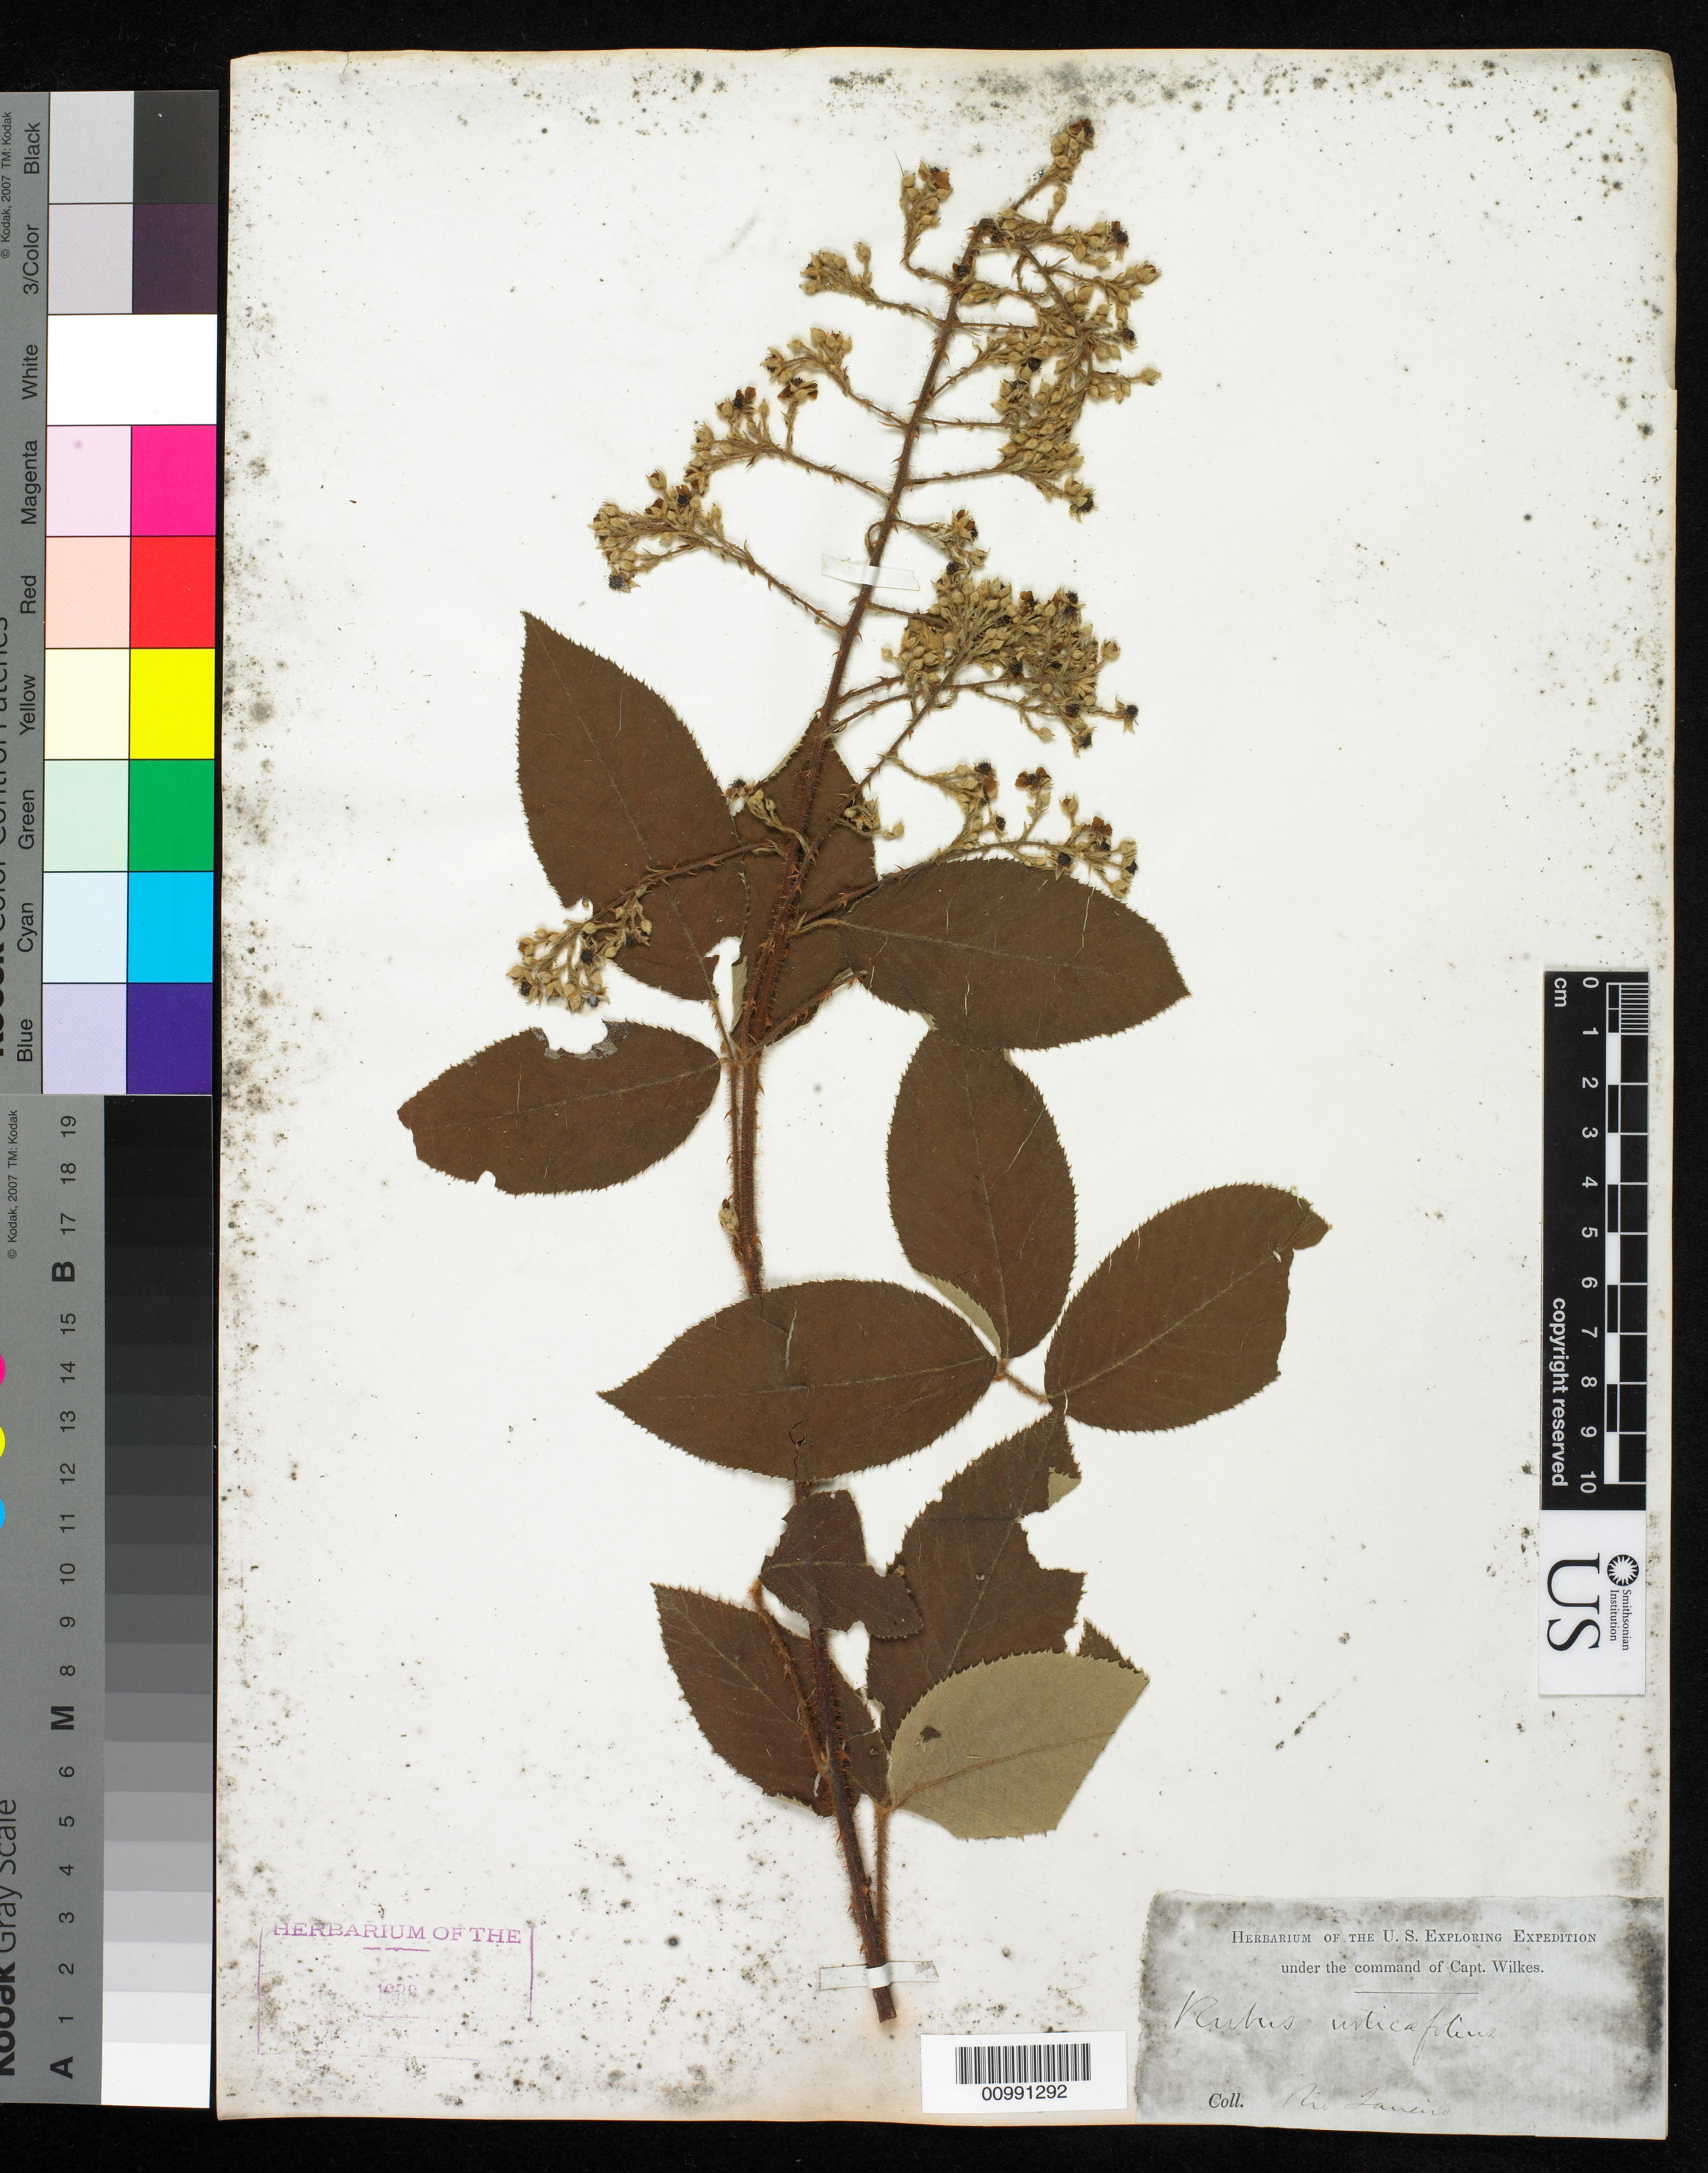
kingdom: Plantae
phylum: Tracheophyta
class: Magnoliopsida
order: Rosales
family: Rosaceae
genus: Rubus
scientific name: Rubus urticifolius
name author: Poir.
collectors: Wilkes Explor. Exped.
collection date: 1838/1842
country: Brazil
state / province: Rio de Janeiro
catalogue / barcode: US 98537